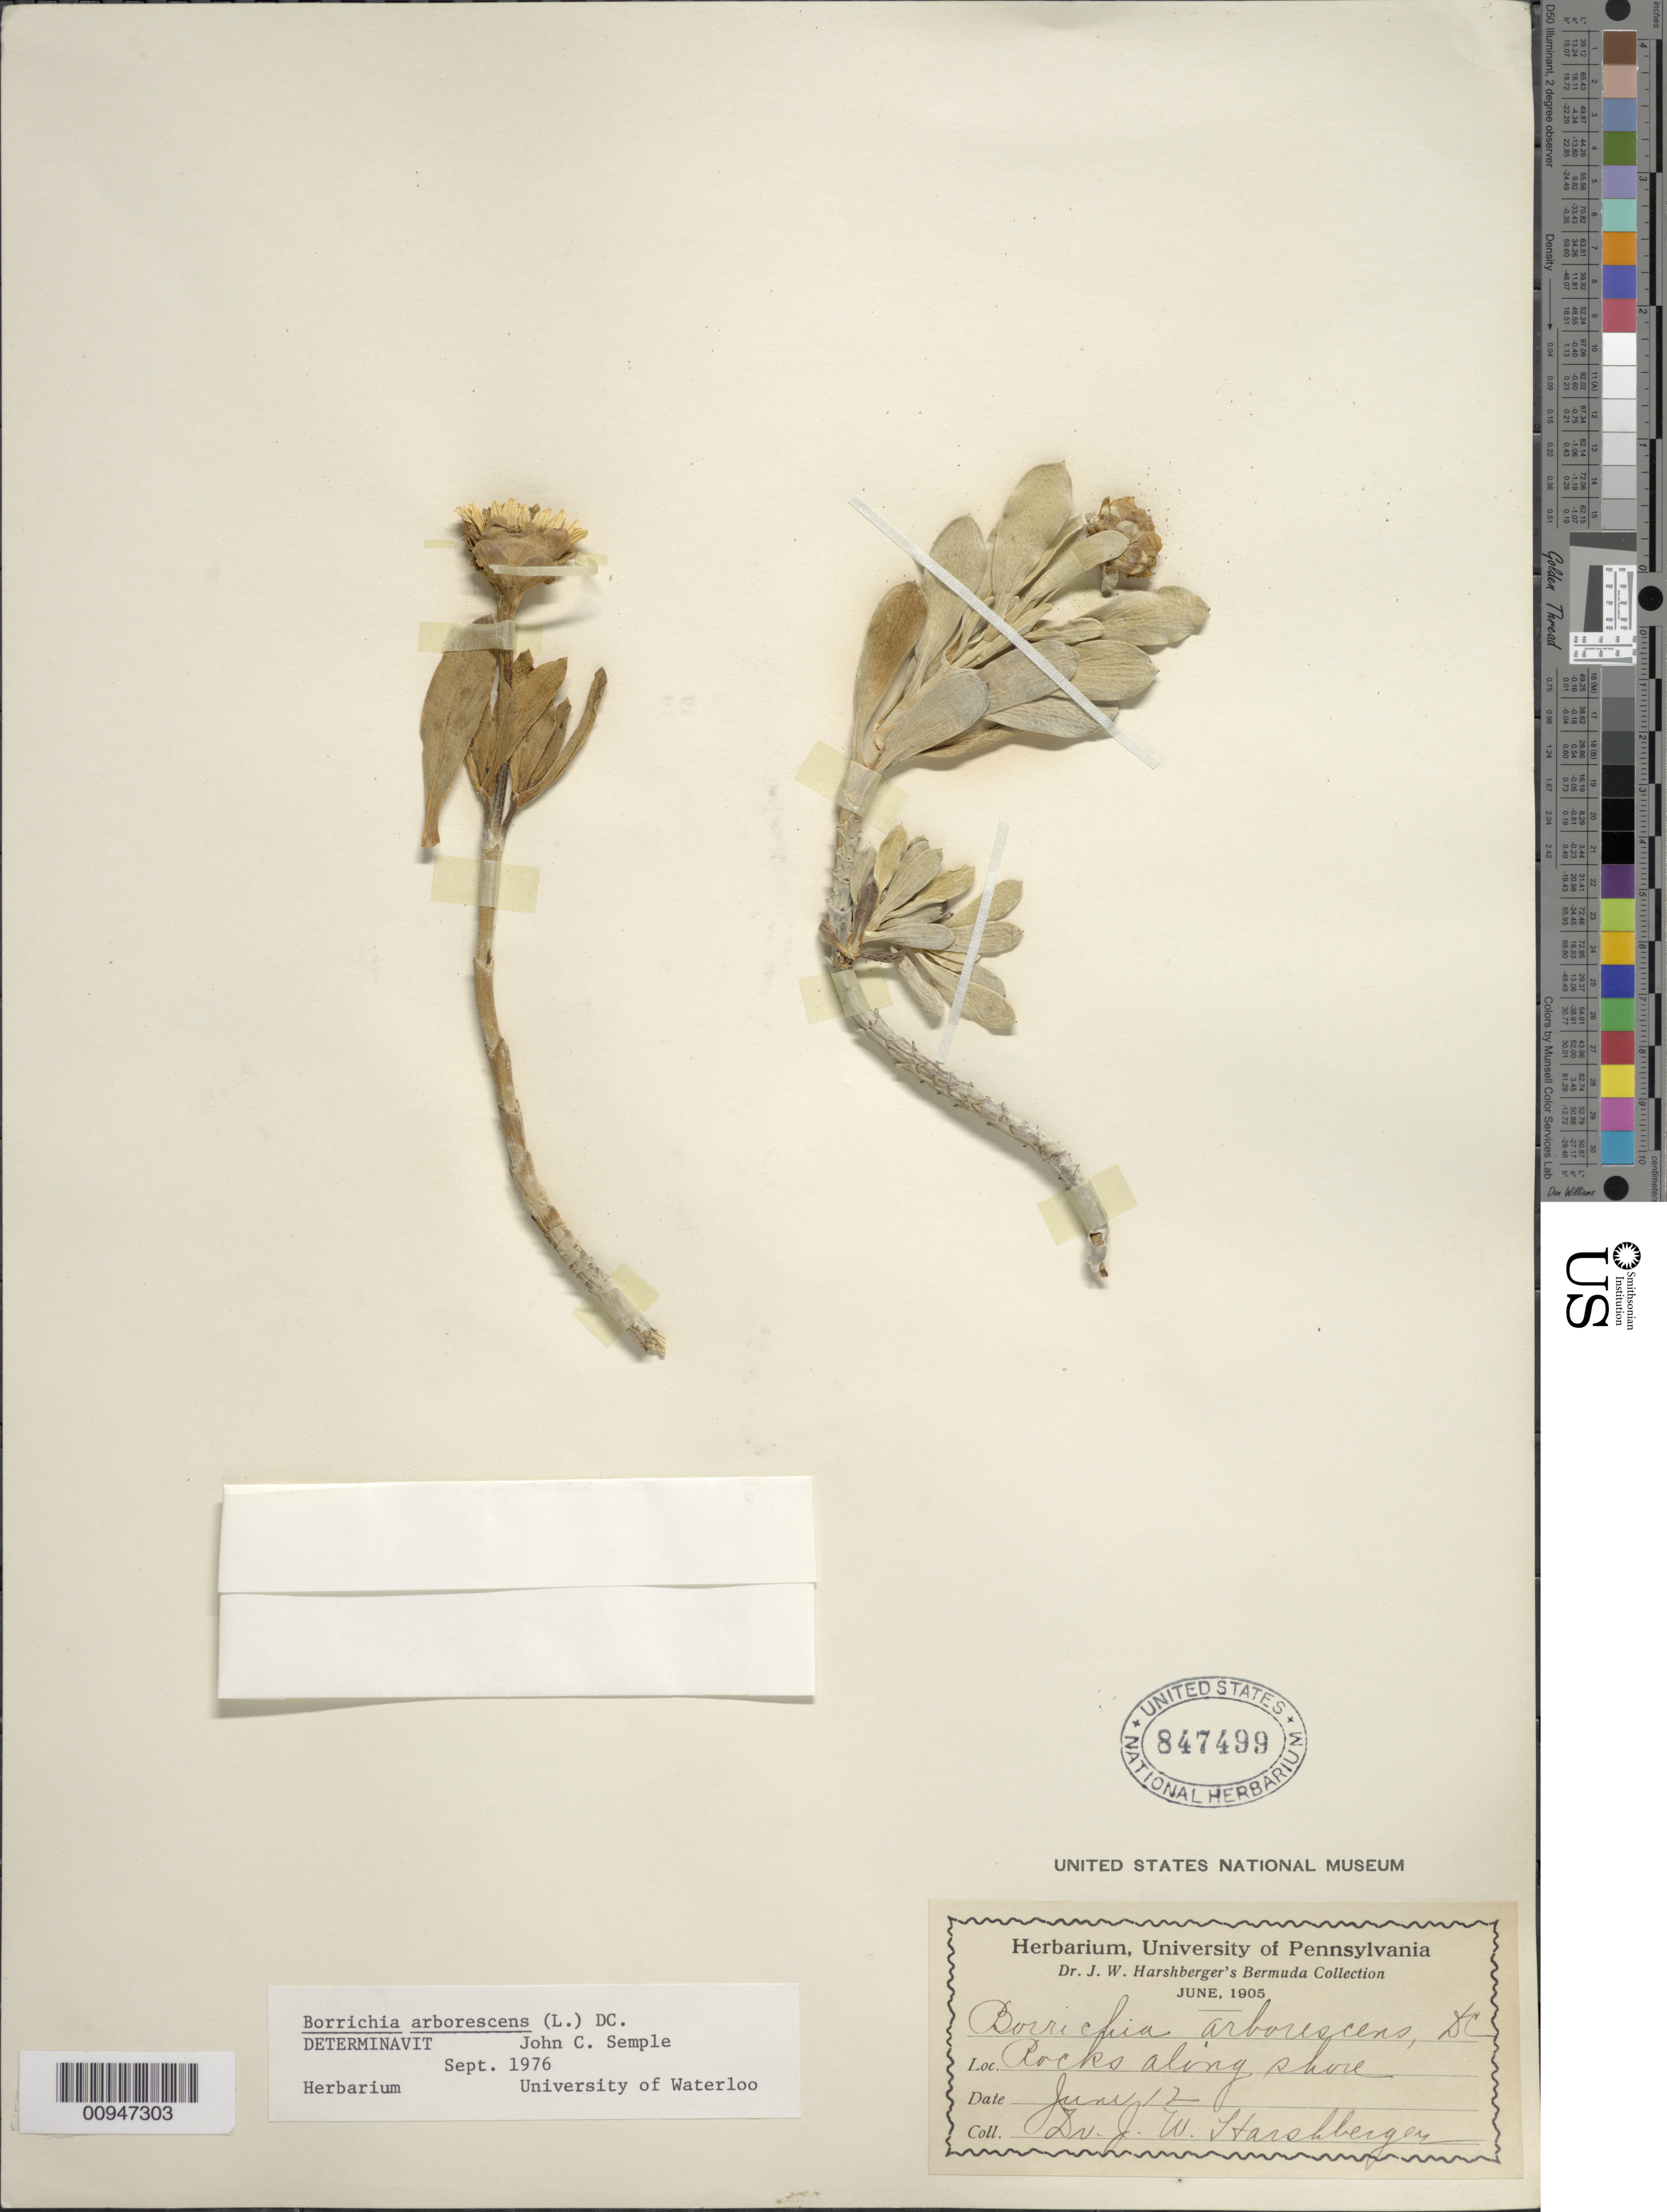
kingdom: Plantae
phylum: Tracheophyta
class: Magnoliopsida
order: Asterales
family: Asteraceae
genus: Borrichia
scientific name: Borrichia arborescens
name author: (L.) DC.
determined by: Semple, J. C.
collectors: J. W. Harshberger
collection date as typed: Jun 1905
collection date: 1905-06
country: Bermuda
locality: Rocks along shore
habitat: Rocks along shore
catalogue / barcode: US 847499